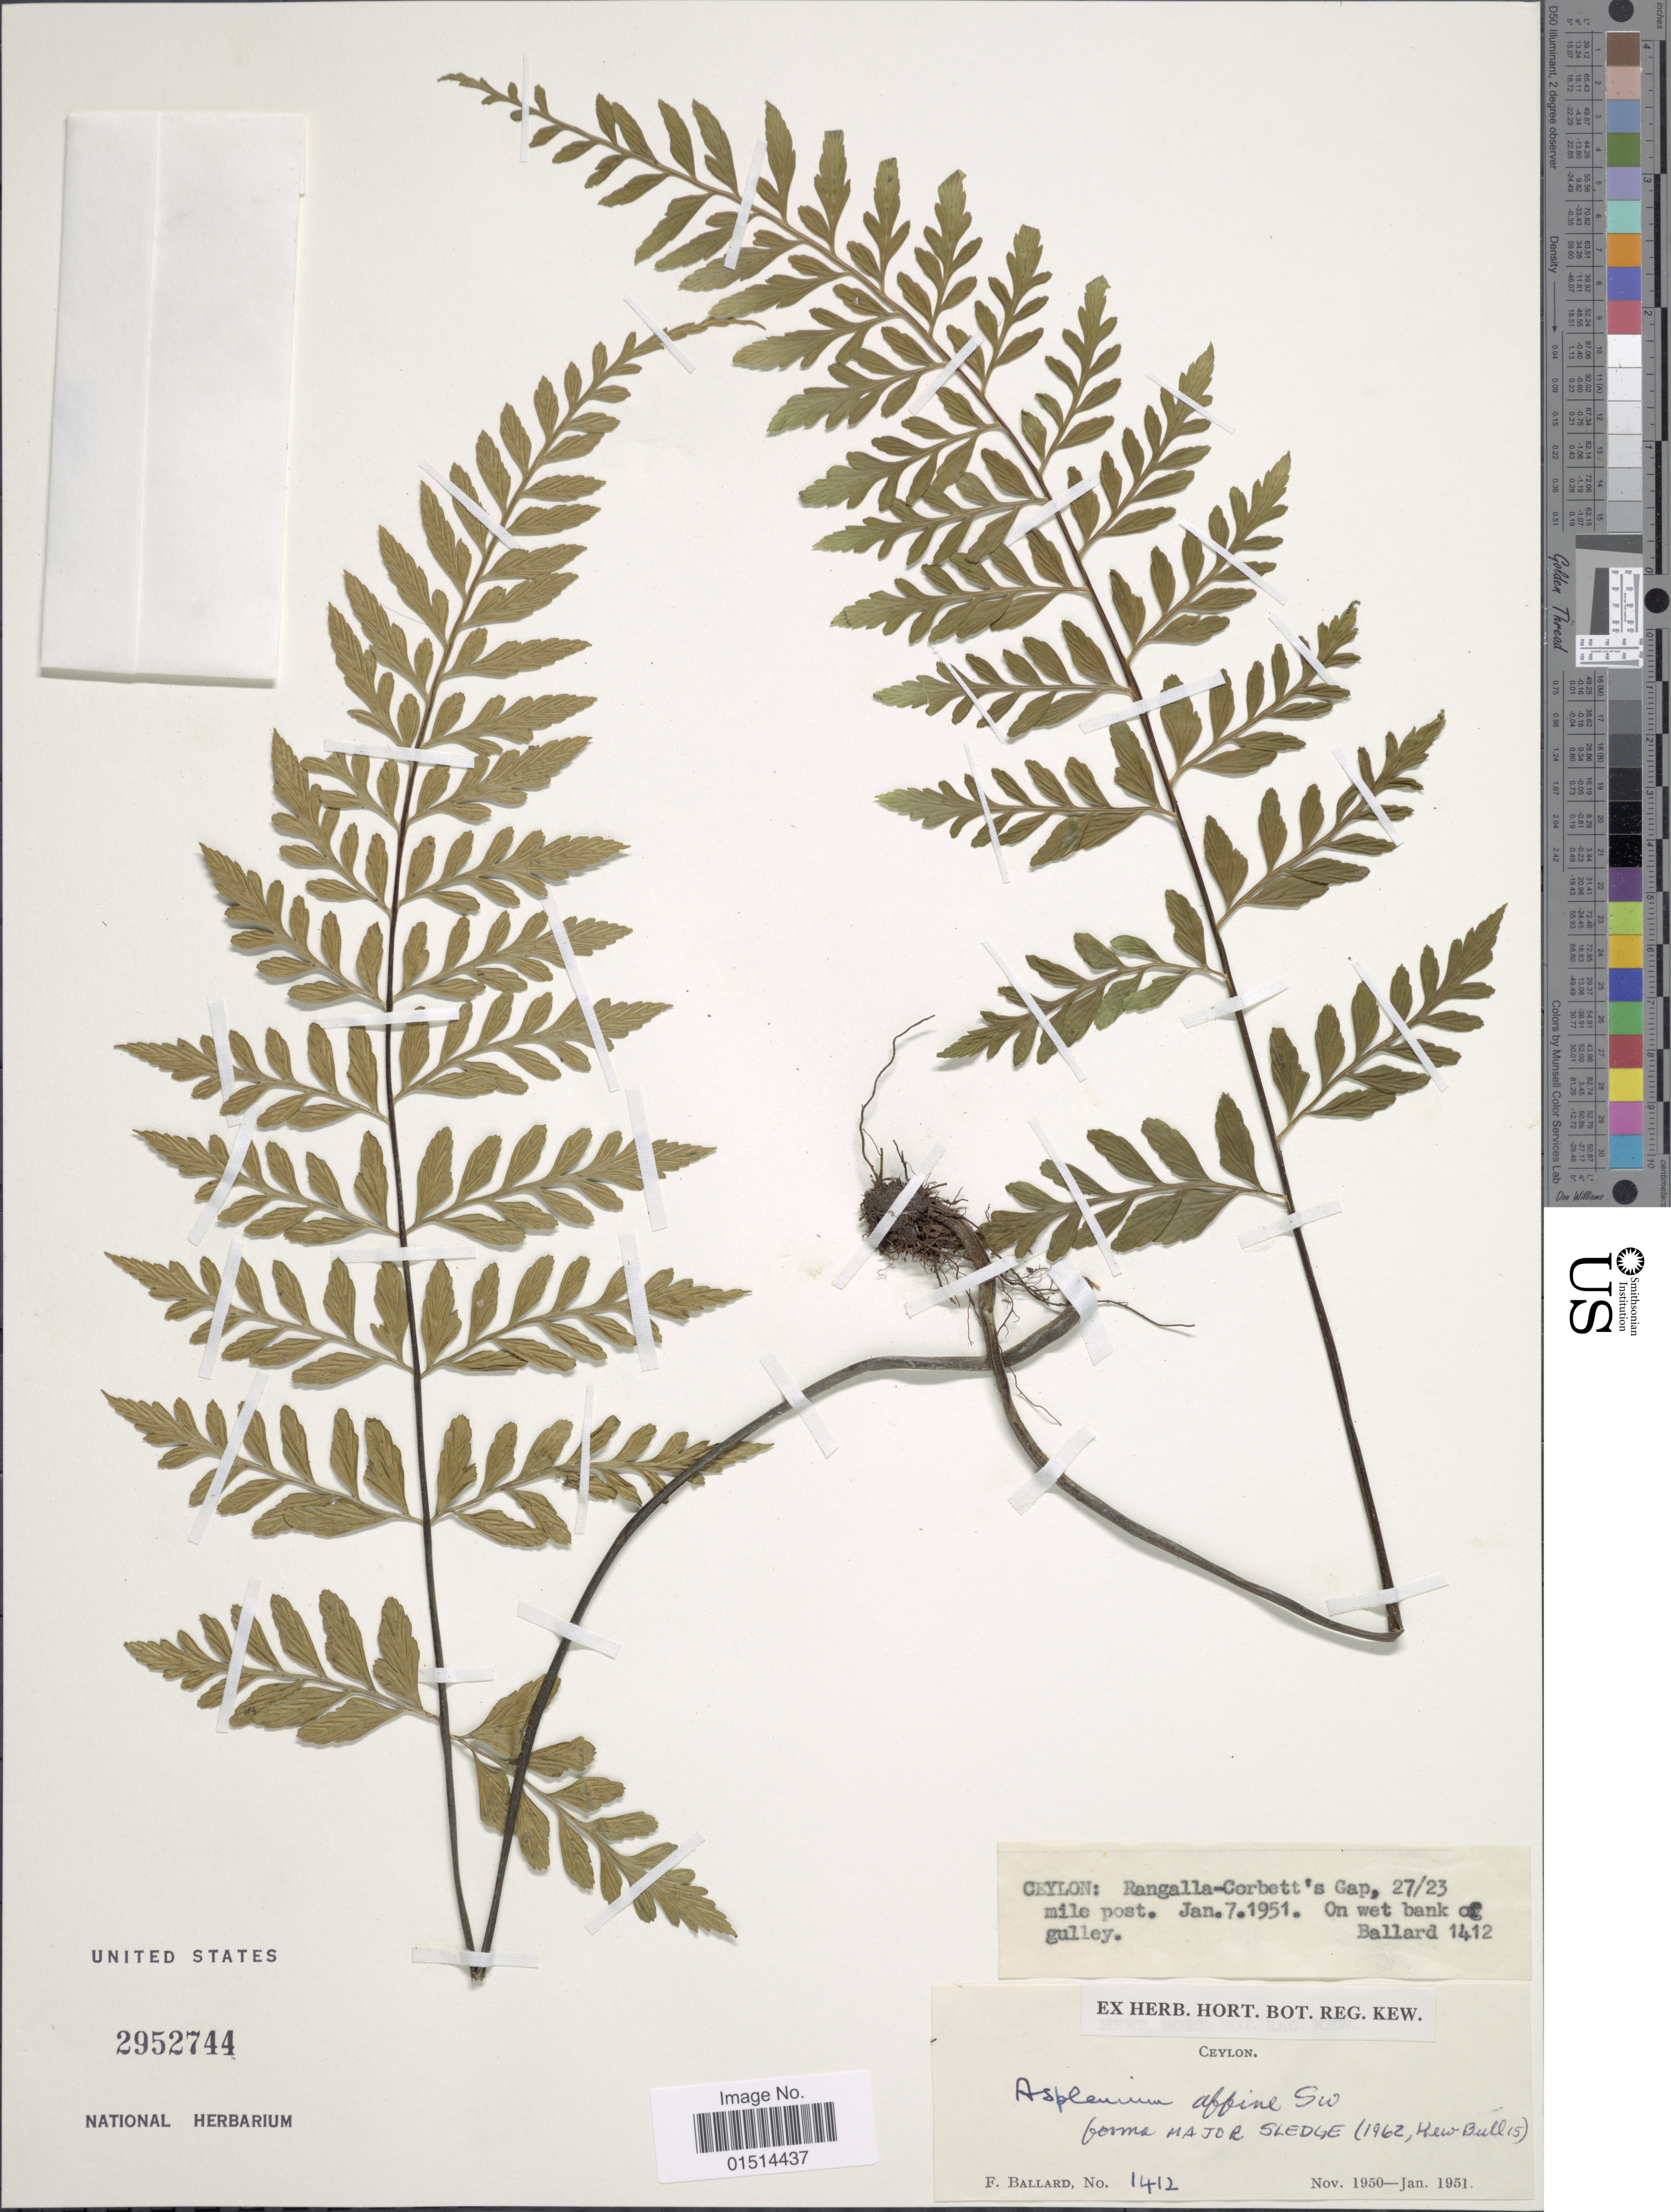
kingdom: Plantae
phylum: Tracheophyta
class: Polypodiopsida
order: Polypodiales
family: Aspleniaceae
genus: Asplenium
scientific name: Asplenium affine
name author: Sw.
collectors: F. Ballard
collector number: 1412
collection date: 1951-01-07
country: Sri Lanka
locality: Ceylon, Rangalla-Corbett's Gap, 27/23 mile post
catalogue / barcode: US 2952744